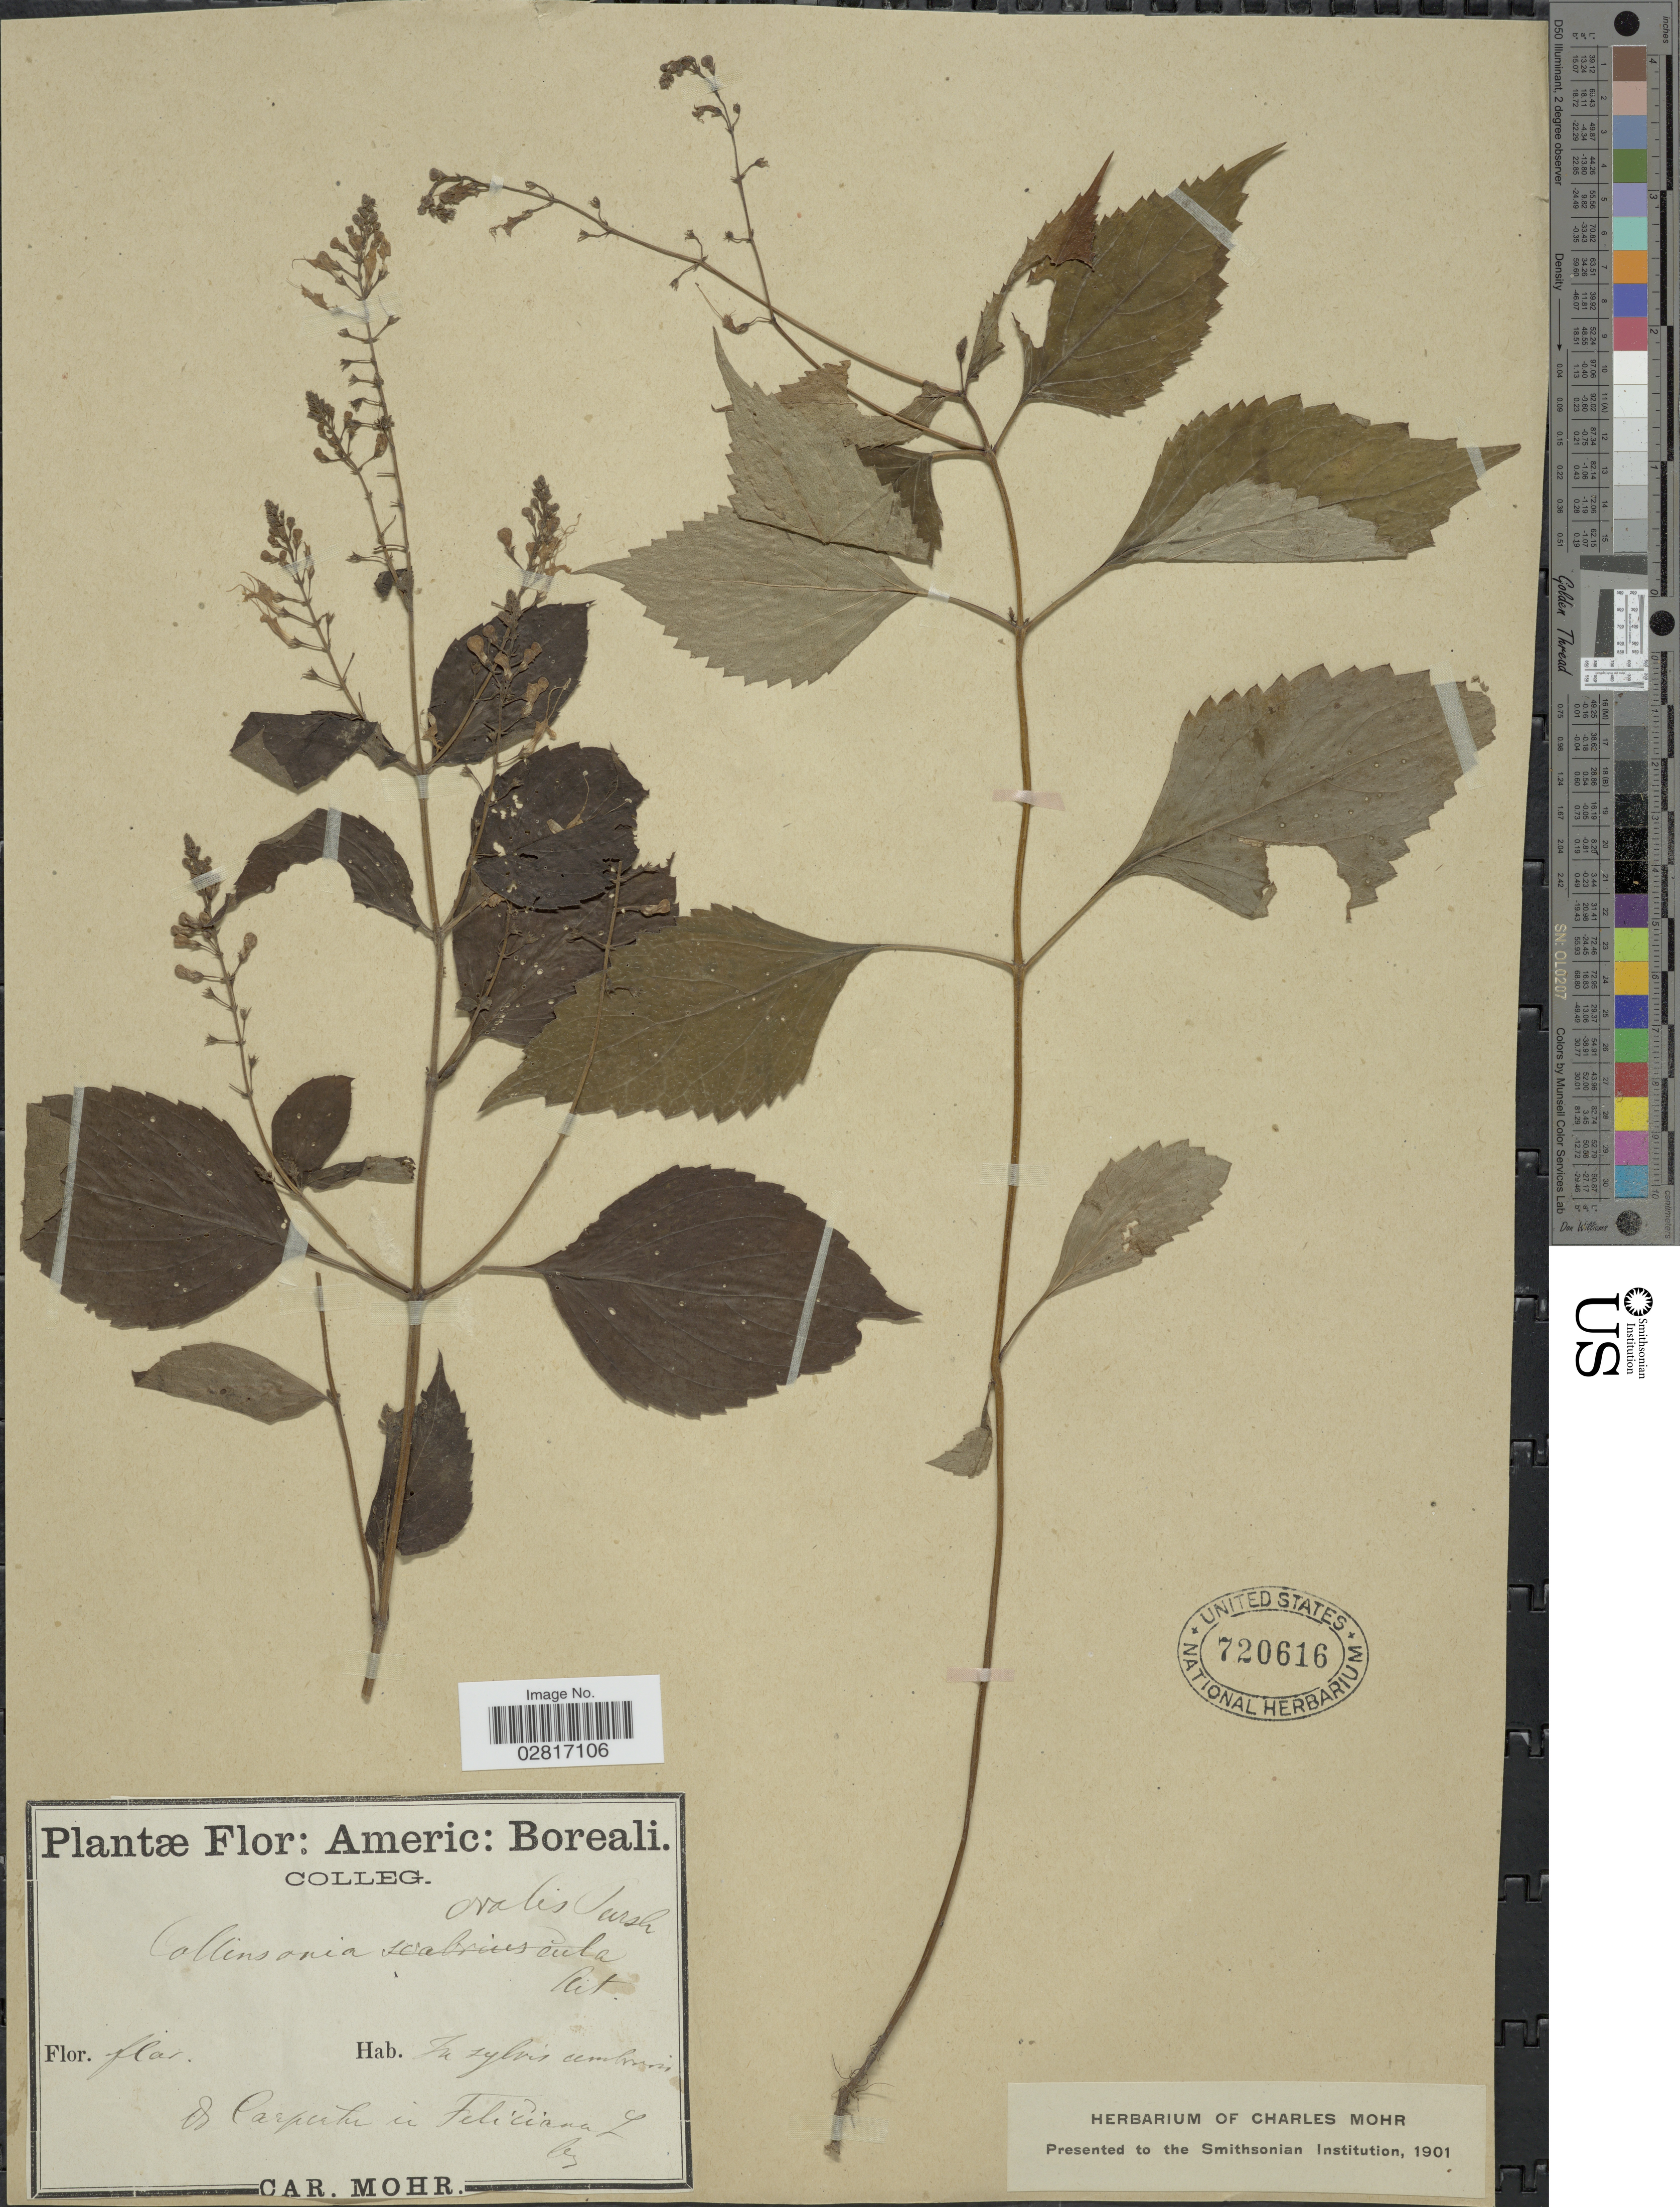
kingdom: Plantae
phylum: Tracheophyta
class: Magnoliopsida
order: Lamiales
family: Lamiaceae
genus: Collinsonia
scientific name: Collinsonia canadensis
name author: L.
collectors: -. Carpenter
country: United States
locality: Americ: Boreali.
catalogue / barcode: US 720616